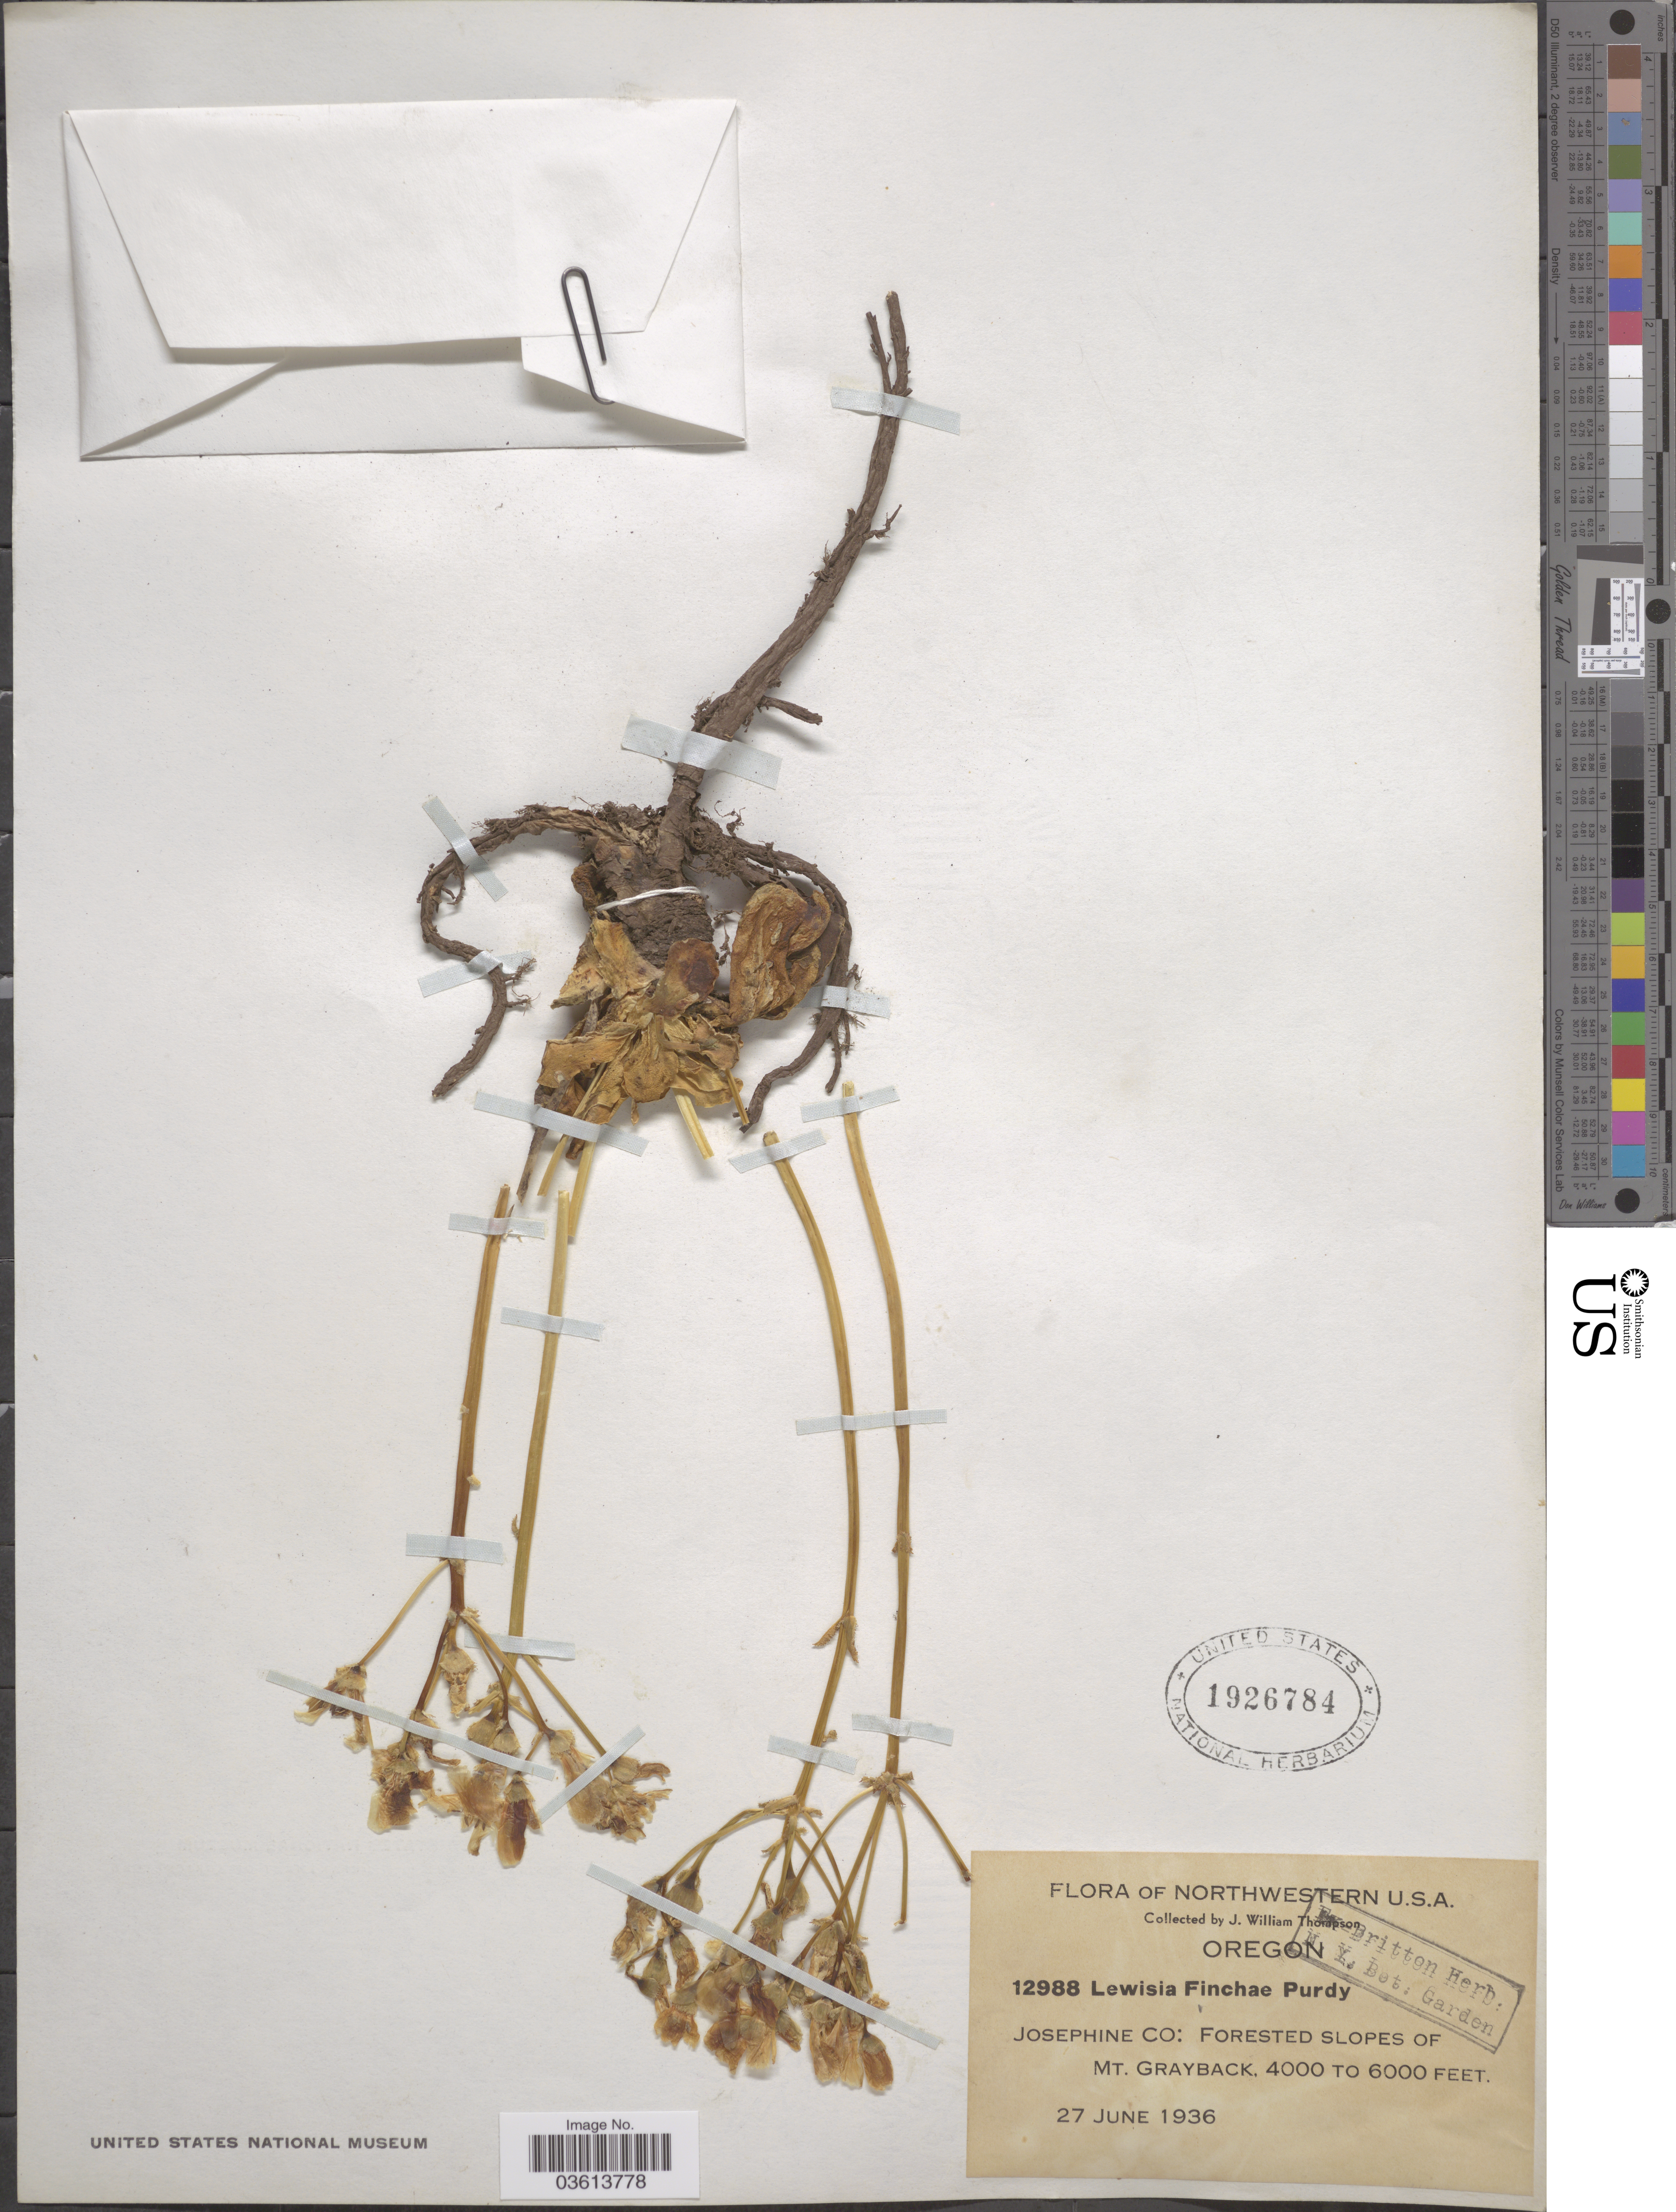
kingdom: Plantae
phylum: Tracheophyta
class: Magnoliopsida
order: Caryophyllales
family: Montiaceae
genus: Lewisia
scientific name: Lewisia cotyledon var. cotyledon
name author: (S. Watson) B.L. Rob.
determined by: Chambers, K.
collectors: J. W. Thompson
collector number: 12988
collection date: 1936-06-27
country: United States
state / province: Oregon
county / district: Josephine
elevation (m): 1219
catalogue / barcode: US 1926784